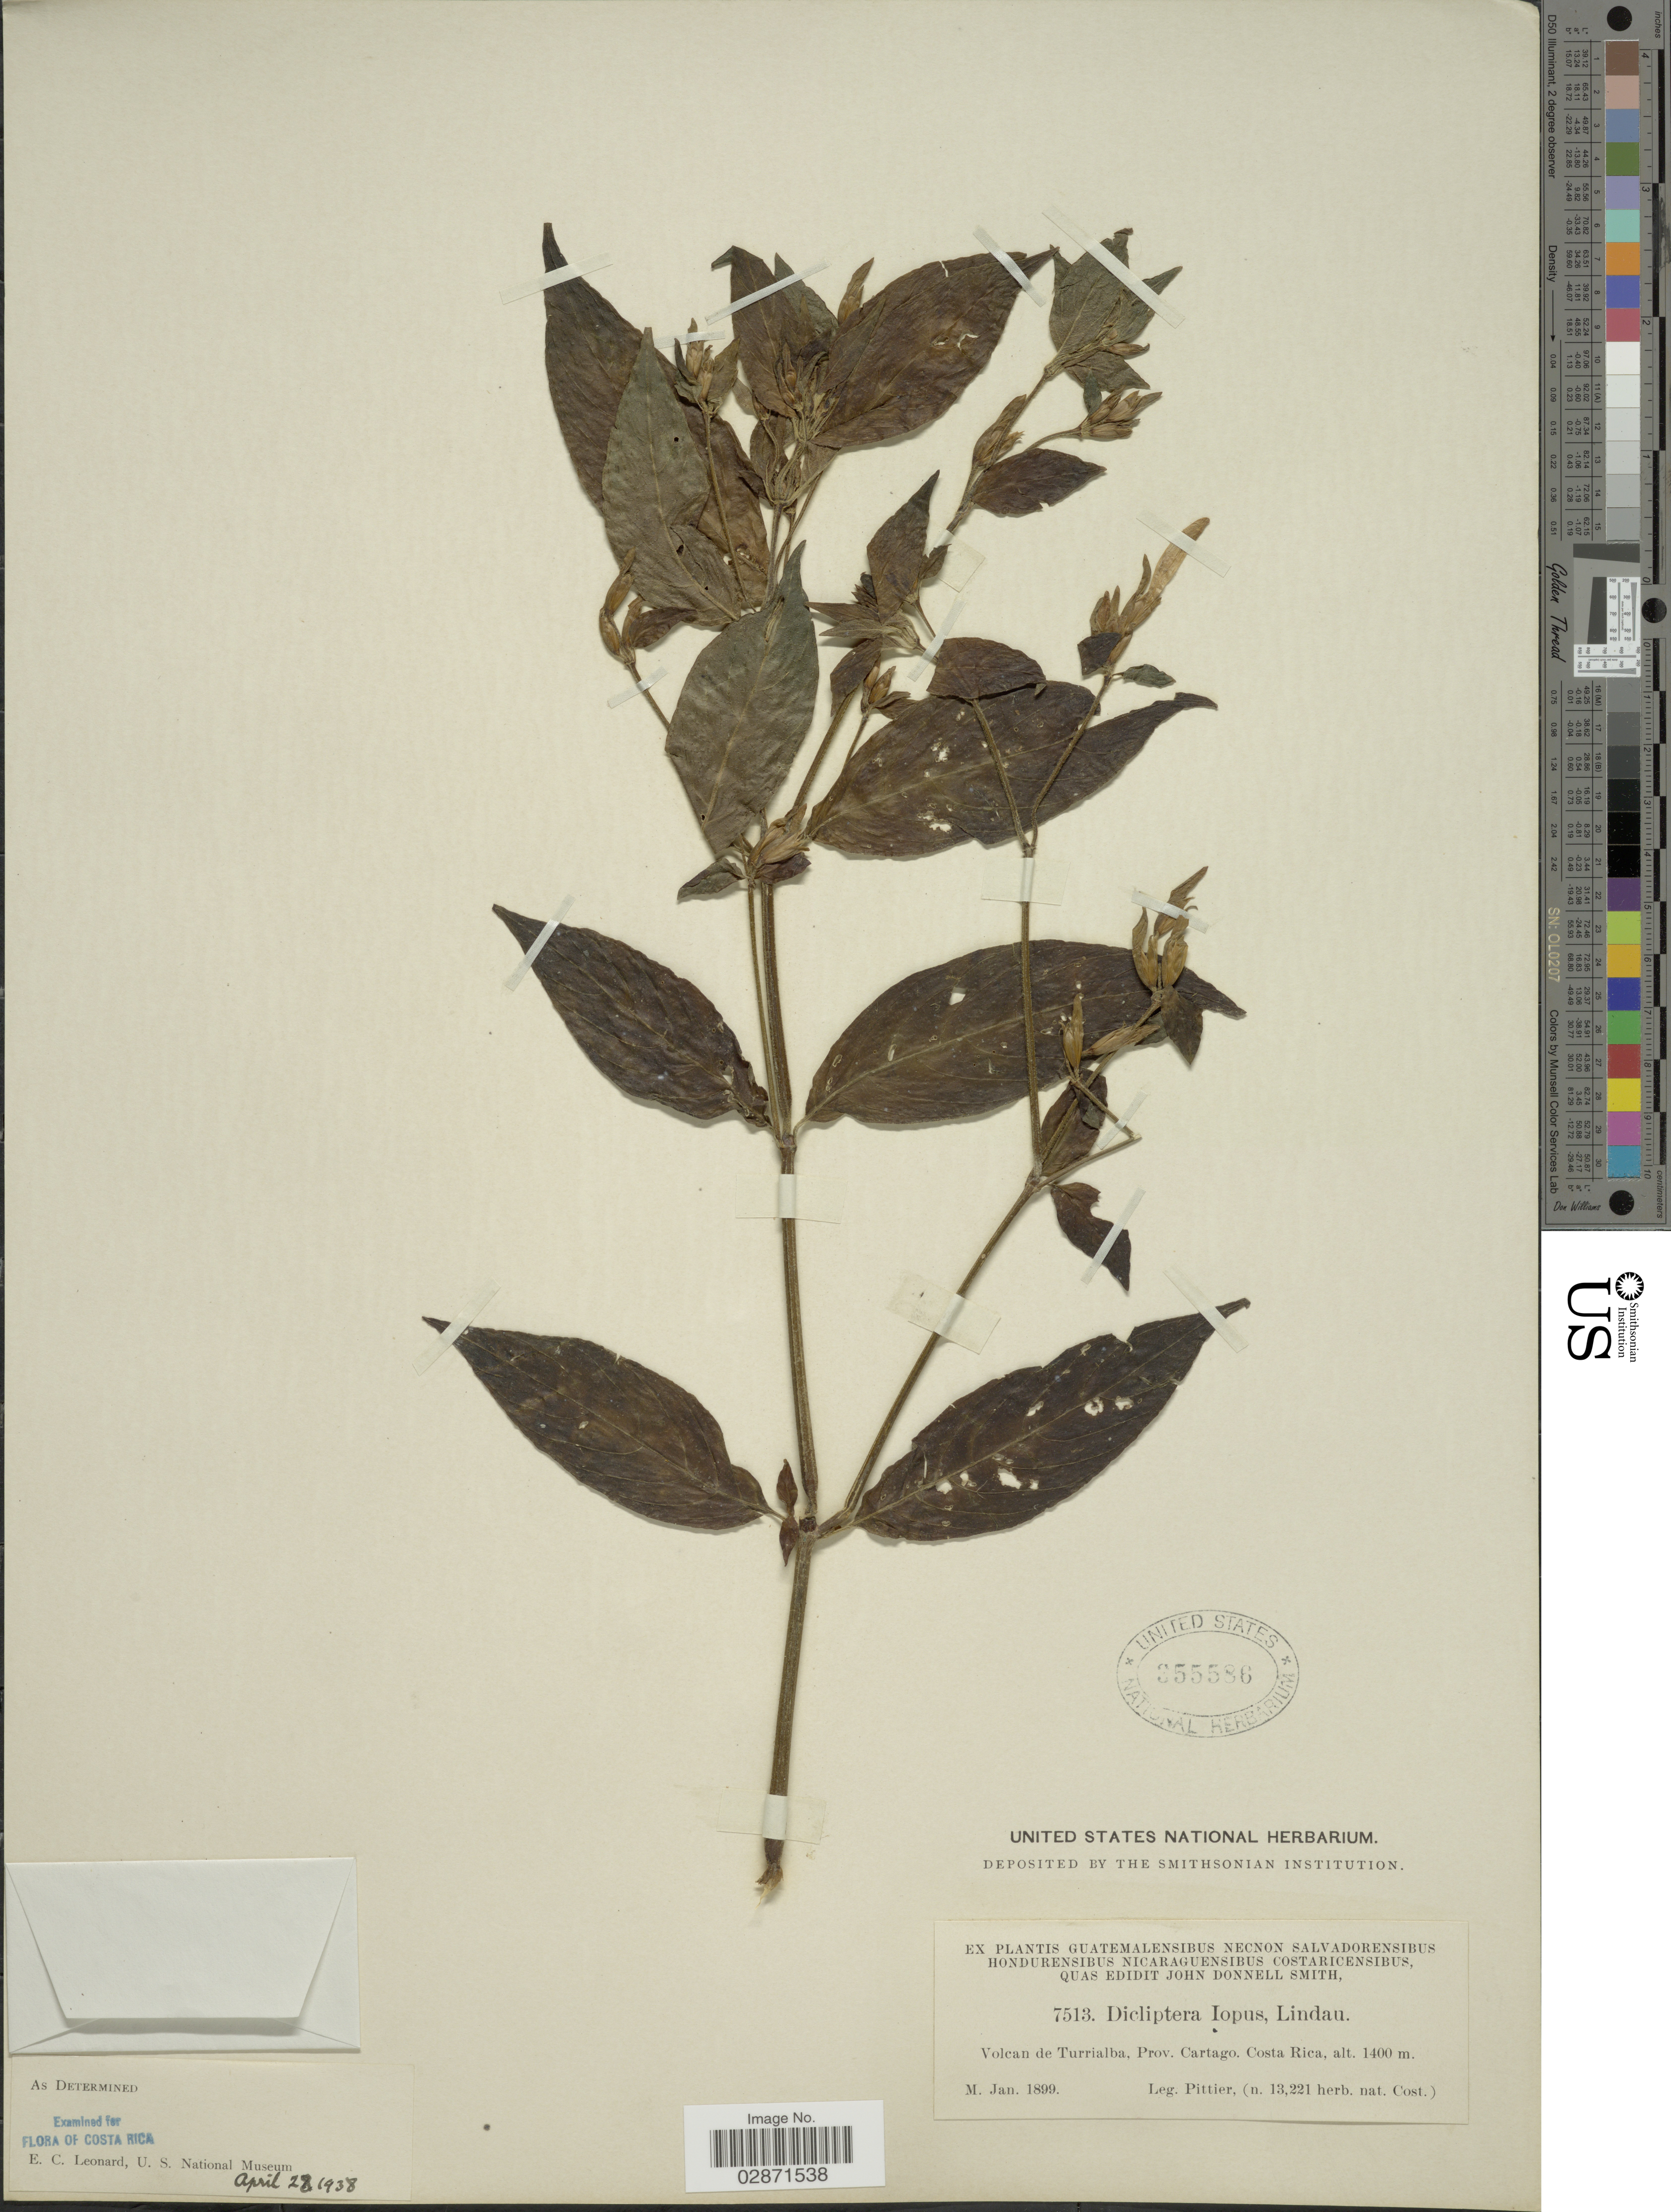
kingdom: Plantae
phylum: Tracheophyta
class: Magnoliopsida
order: Lamiales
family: Acanthaceae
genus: Dicliptera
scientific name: Dicliptera iopus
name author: Lindau in Pittier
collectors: Pittier, --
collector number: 7513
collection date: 1899-01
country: Costa Rica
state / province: Cartago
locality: Volcan de Turrialba, Prov. Cartago.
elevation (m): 1400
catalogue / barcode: US 355586